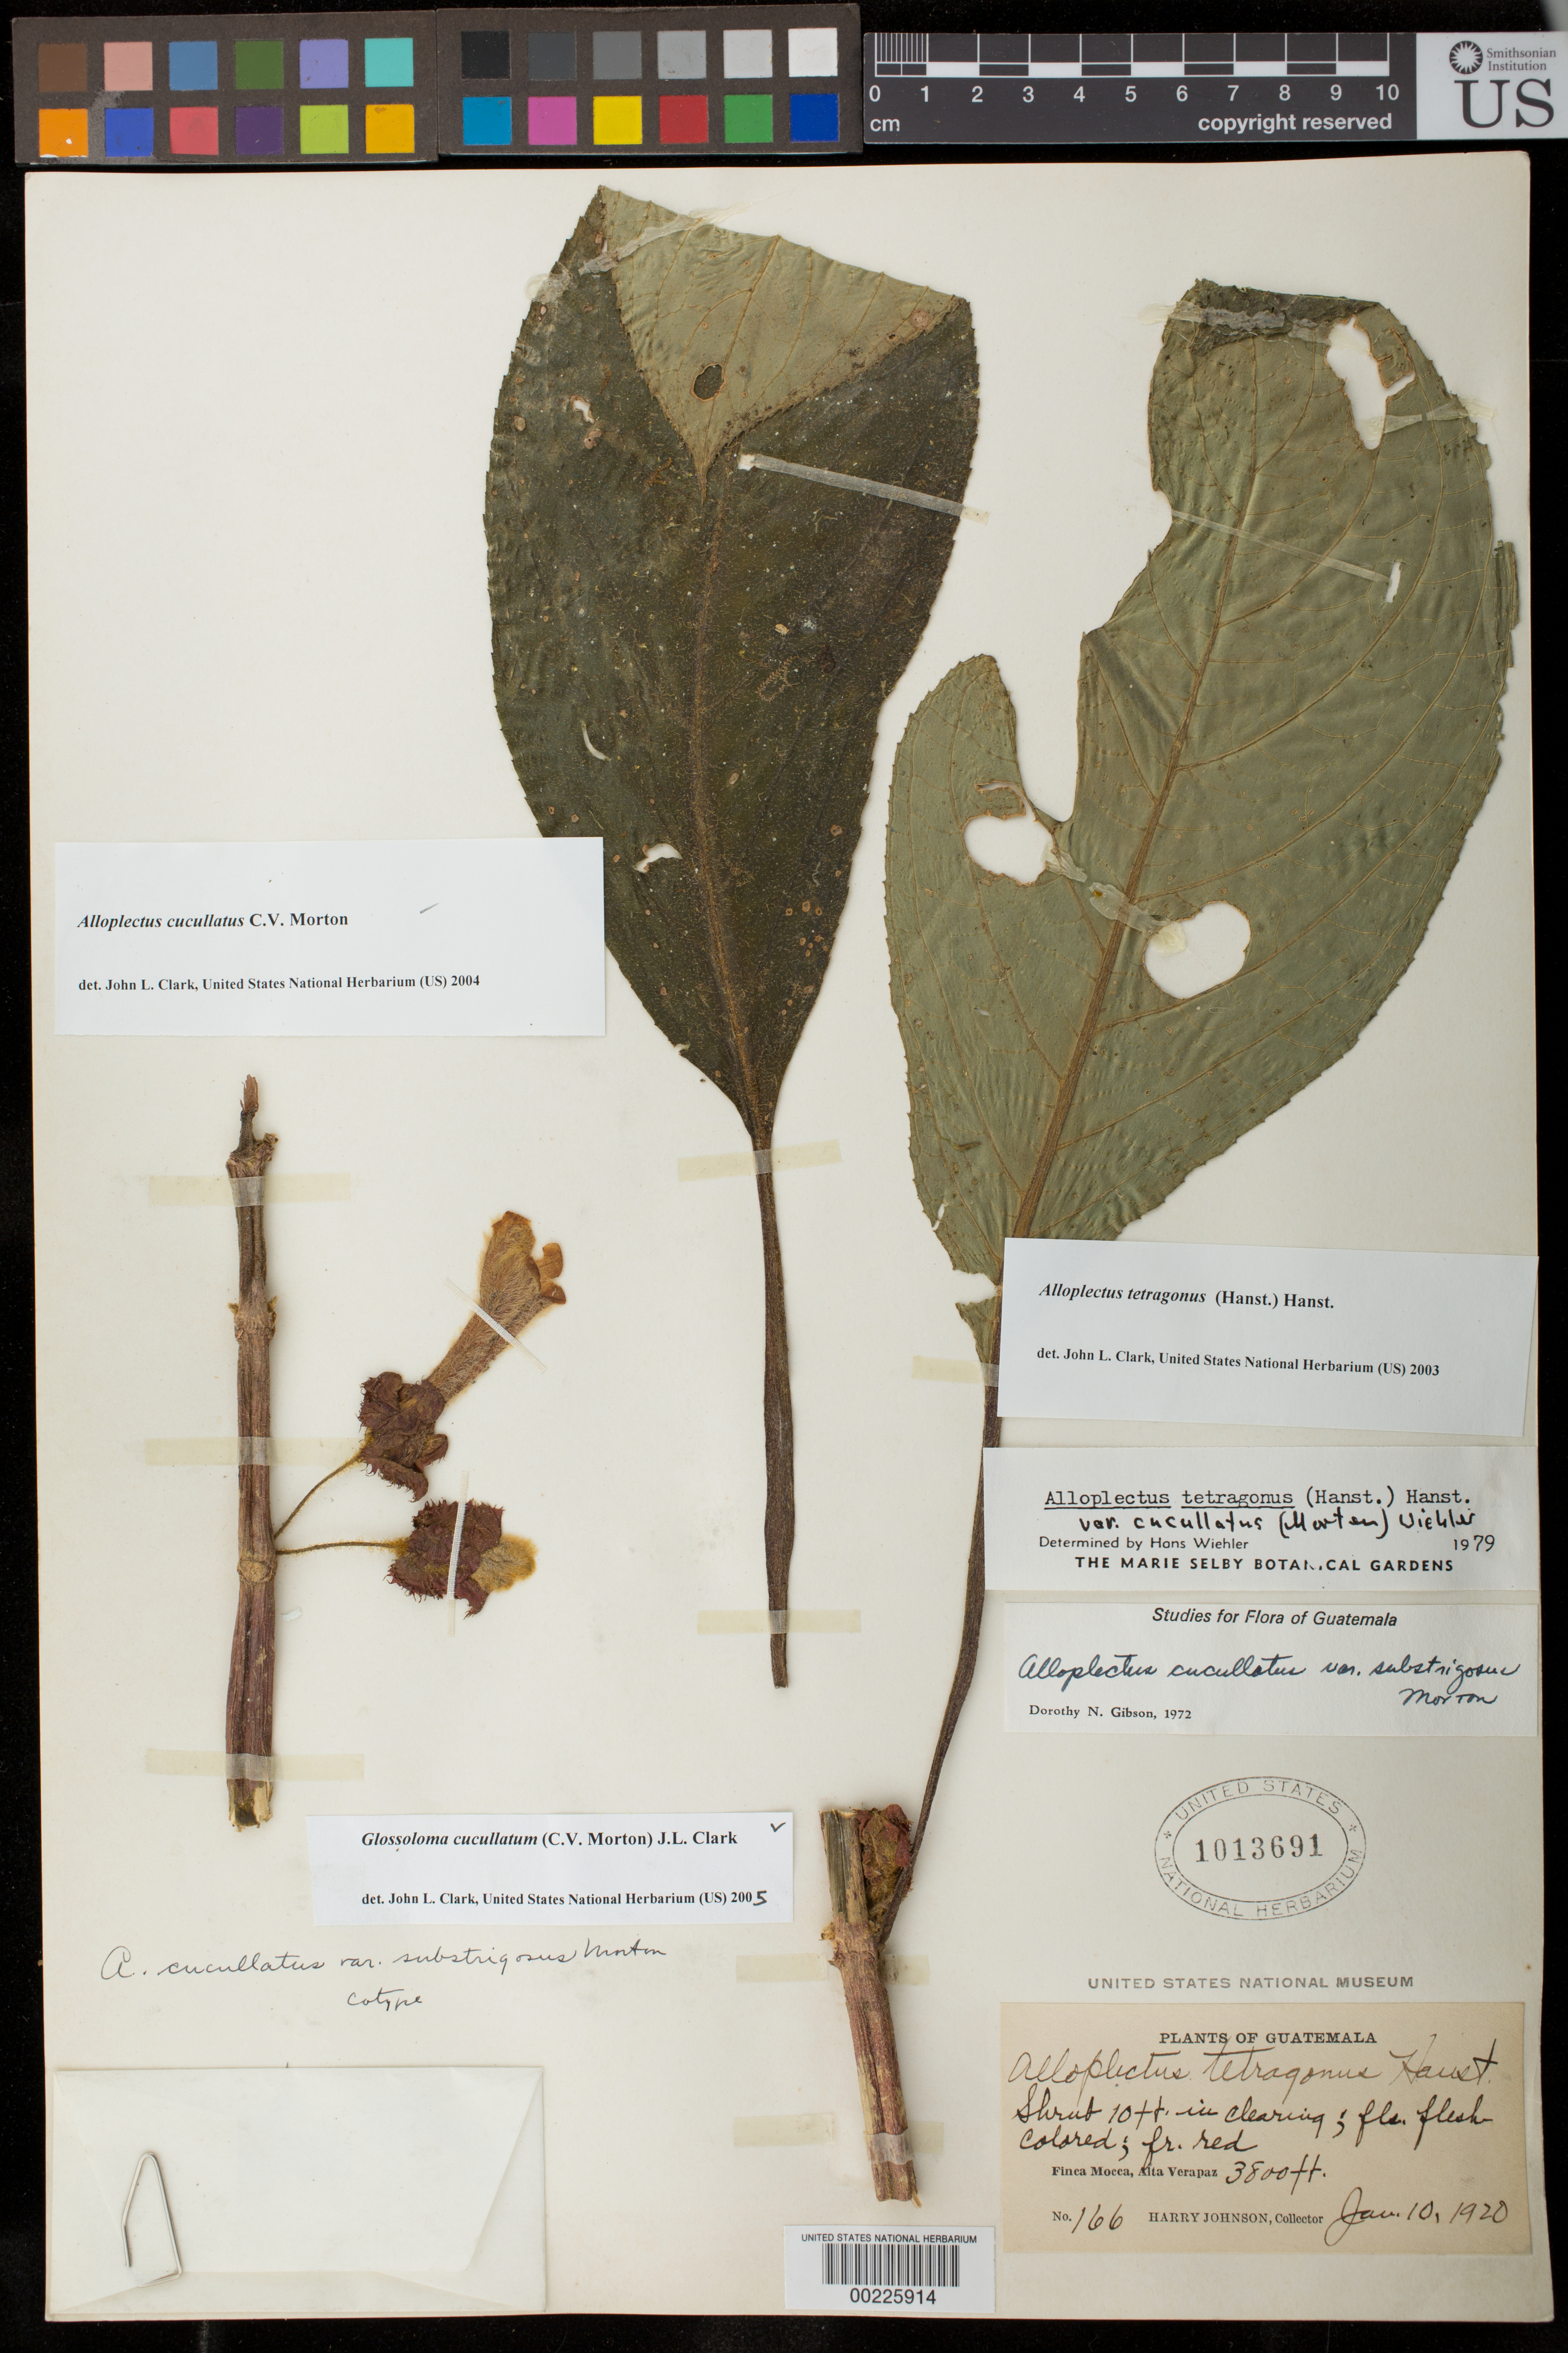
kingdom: Plantae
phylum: Tracheophyta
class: Magnoliopsida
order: Lamiales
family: Gesneriaceae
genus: Glossoloma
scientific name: Glossoloma cucullatum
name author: (C.V. Morton) J.L. Clark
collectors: H. Johnson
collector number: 166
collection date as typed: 10 Jan 1920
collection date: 1920-01-10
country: Guatemala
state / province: Alta Verapaz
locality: Finca Mocca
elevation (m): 1158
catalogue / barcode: US 1013691